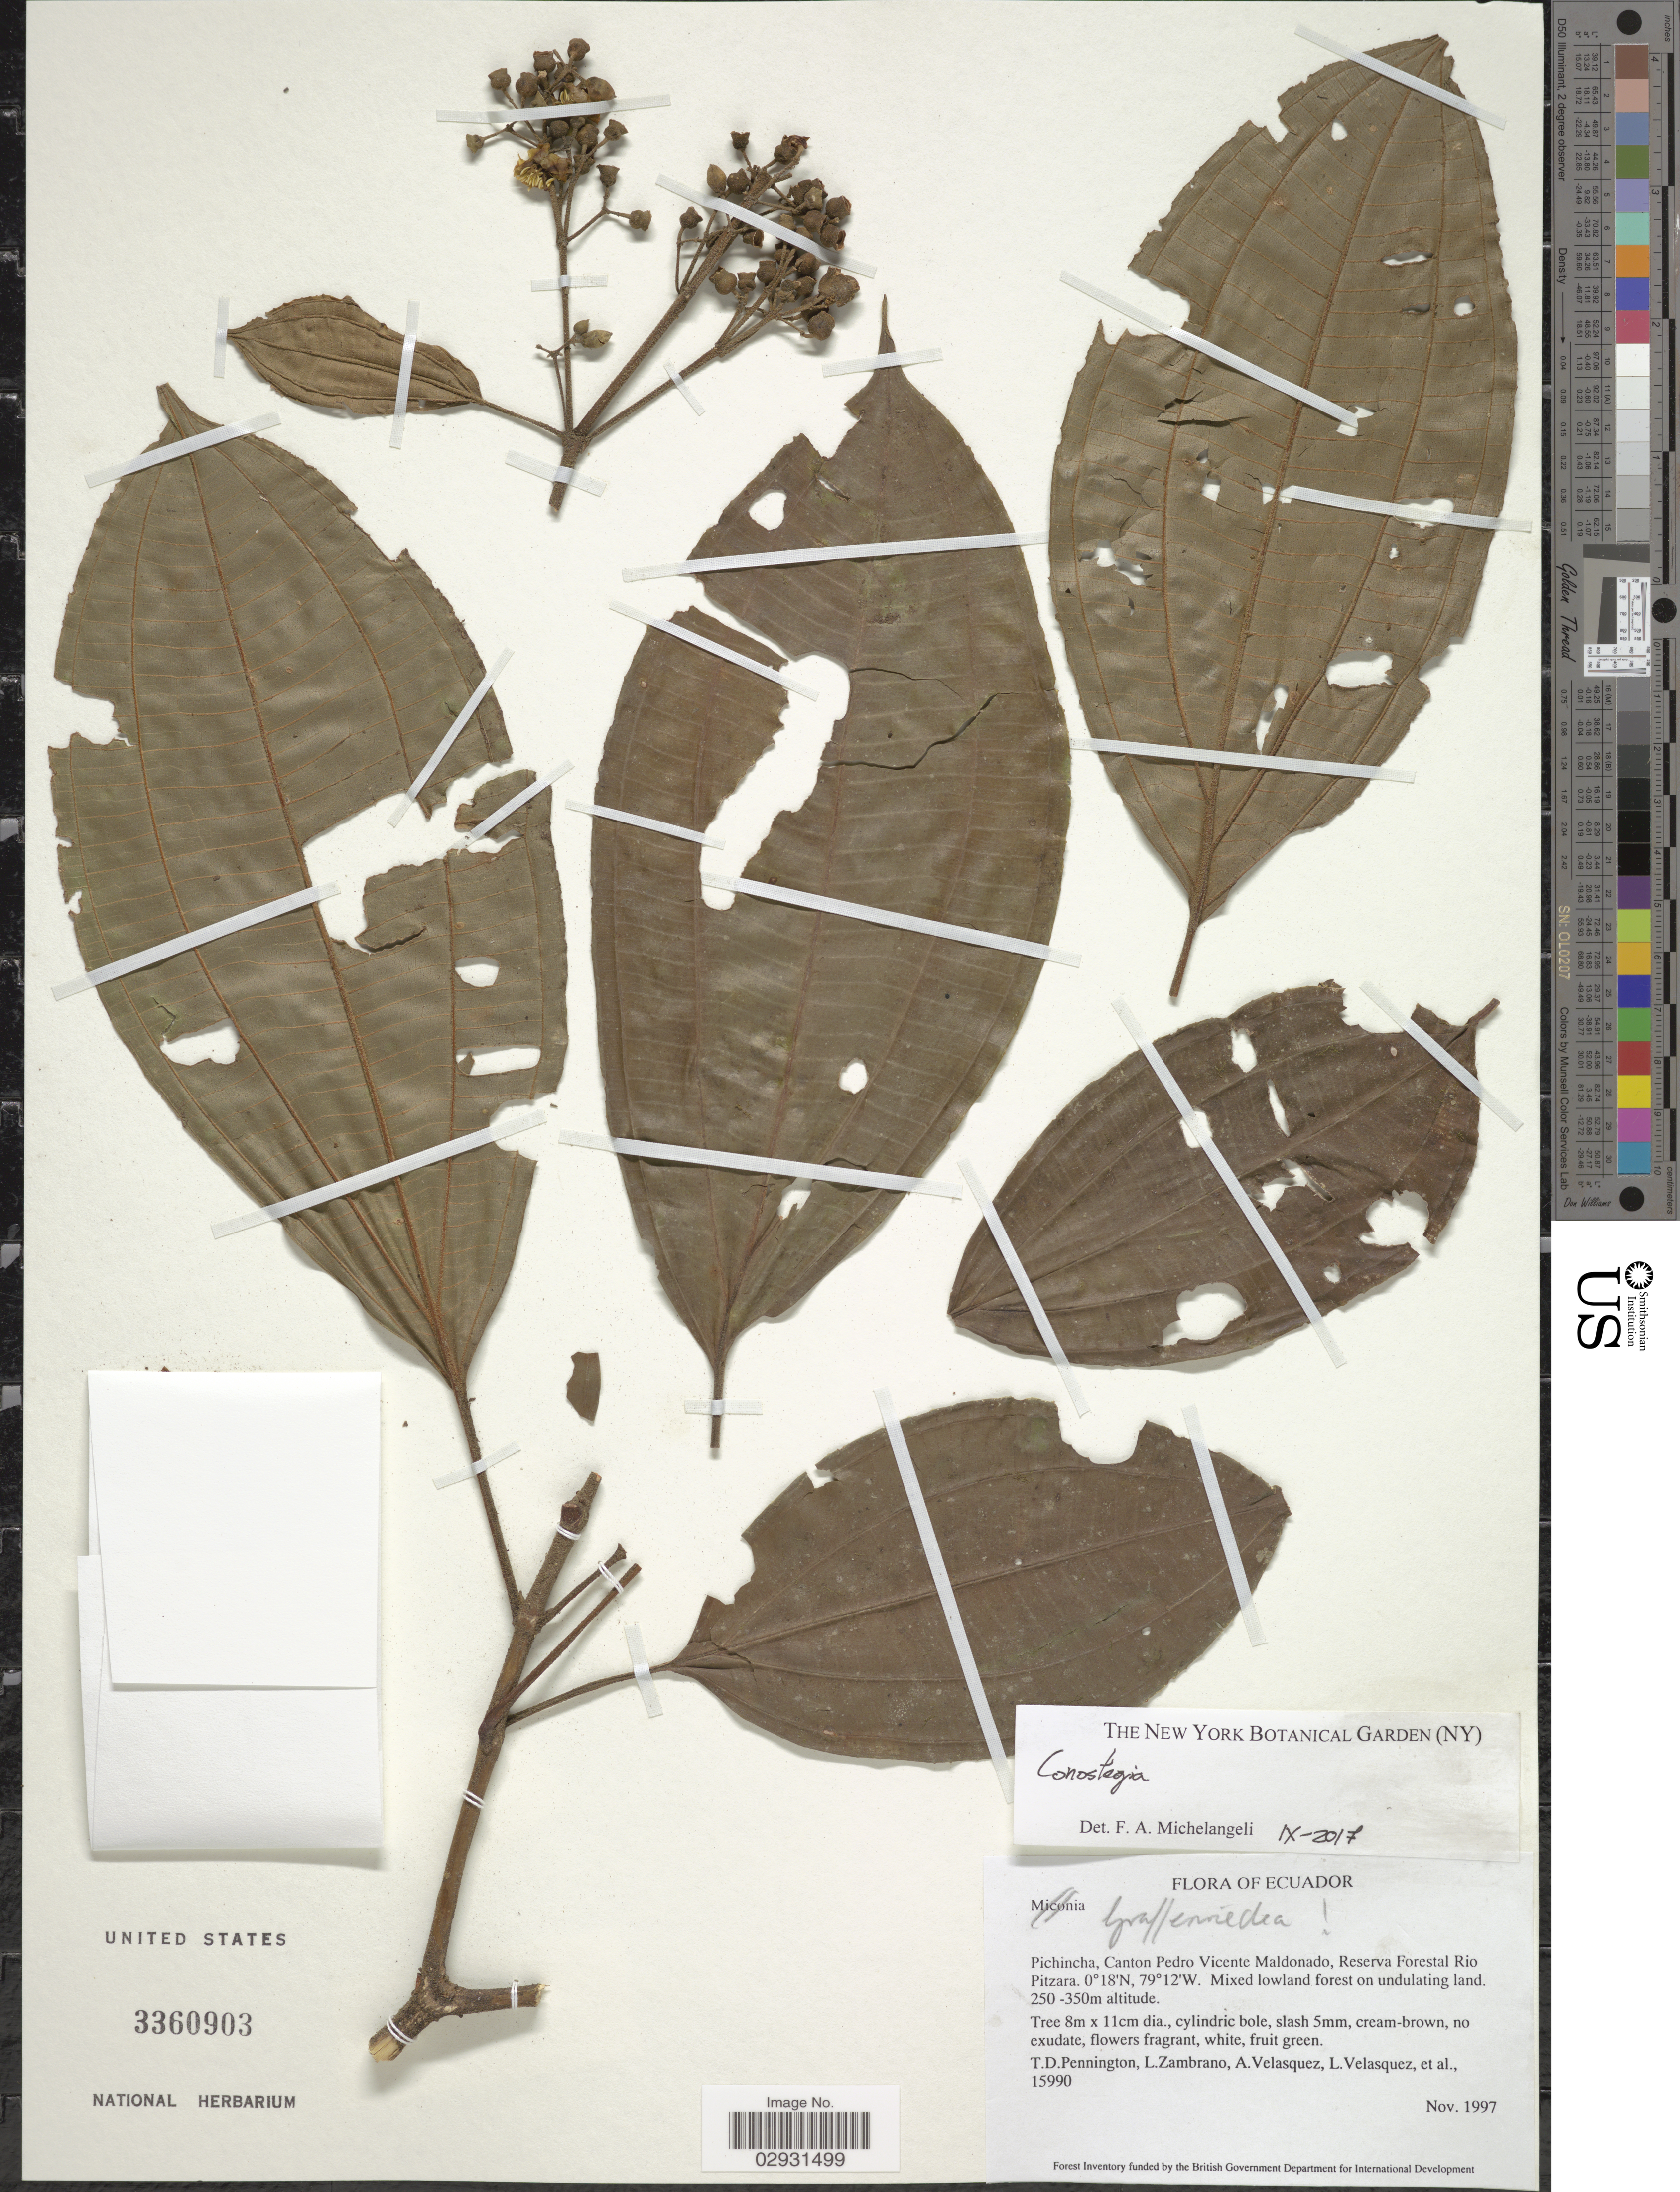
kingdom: Plantae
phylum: Tracheophyta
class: Magnoliopsida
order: Myrtales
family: Melastomataceae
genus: Conostegia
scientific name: Conostegia sp.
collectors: T. D. Pennington, L. Zambrano, A. Velasquez, L. Velasquez & et al.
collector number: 15990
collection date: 1997-11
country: Ecuador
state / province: Pichincha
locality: Canton Pedro Vicente Maldonado, Reserva Forestal Rio Pitzara.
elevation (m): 250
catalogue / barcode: US 3360903